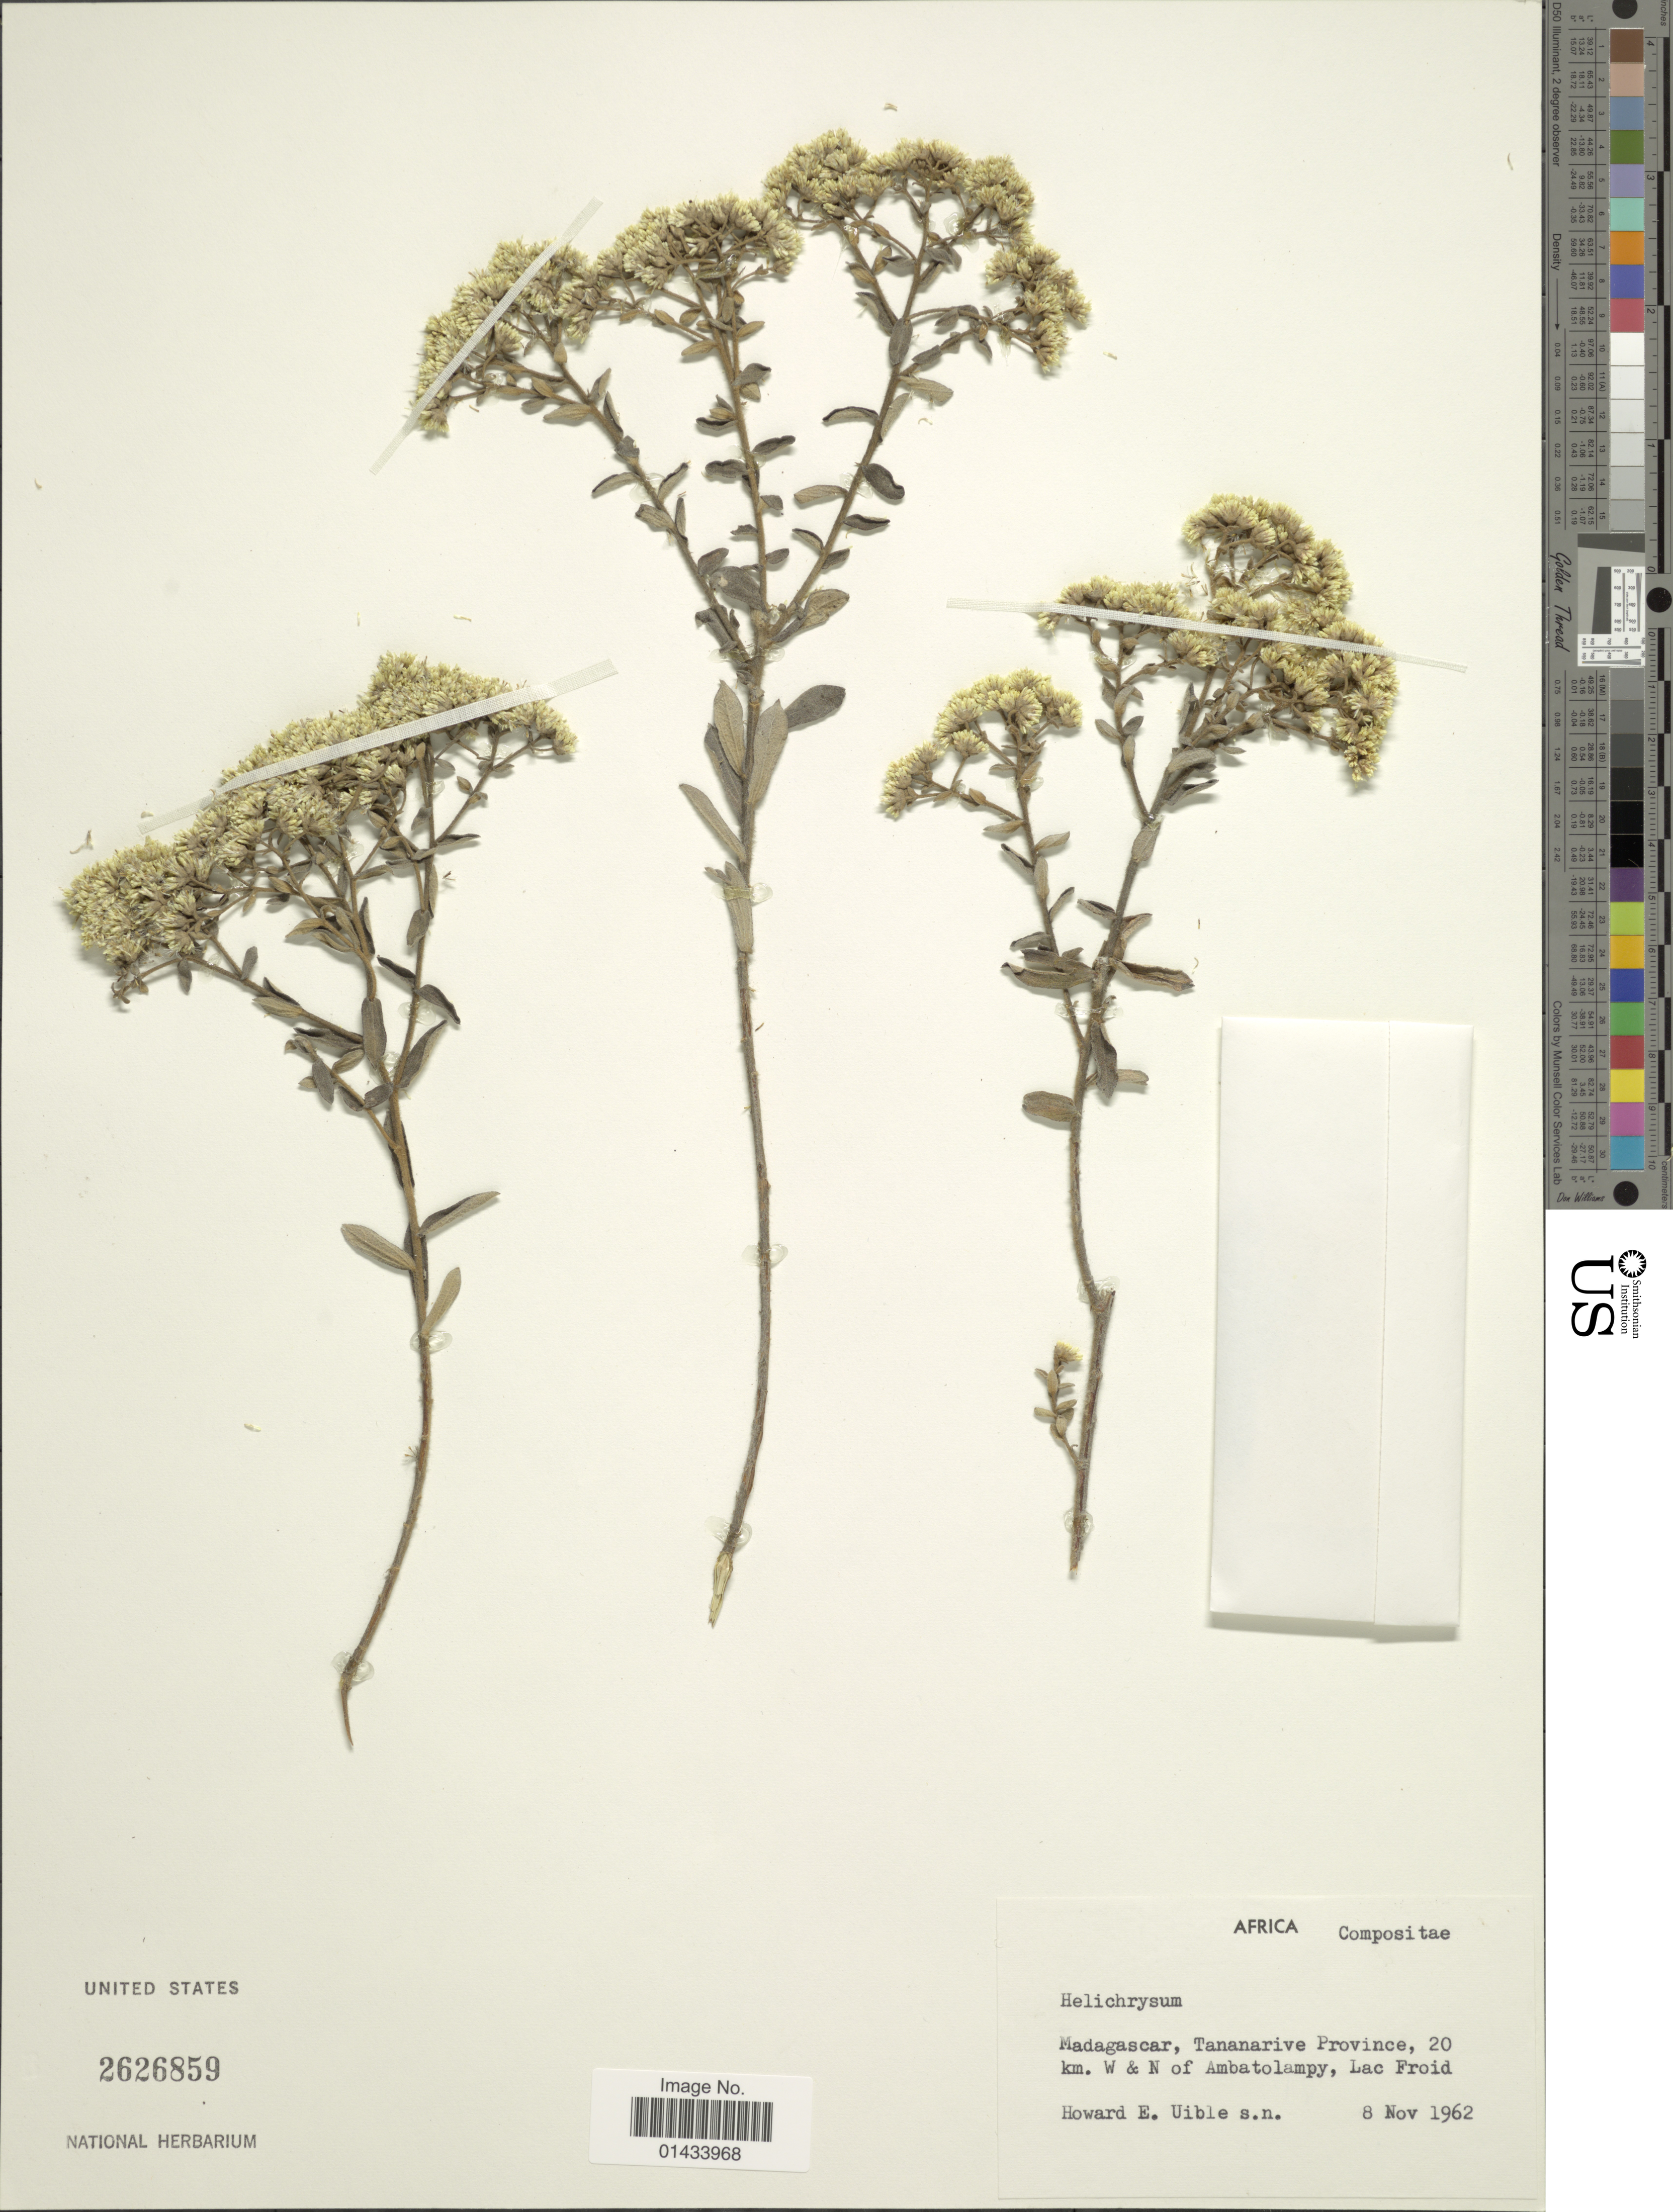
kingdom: Plantae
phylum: Tracheophyta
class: Magnoliopsida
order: Asterales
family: Asteraceae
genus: Helichrysum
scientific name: Helichrysum sp.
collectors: H. Uible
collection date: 1962-11-08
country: Madagascar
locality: Tananrive Province, 20 km. W & N of Ambatolampy, Lac Froid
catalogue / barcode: US 2626859